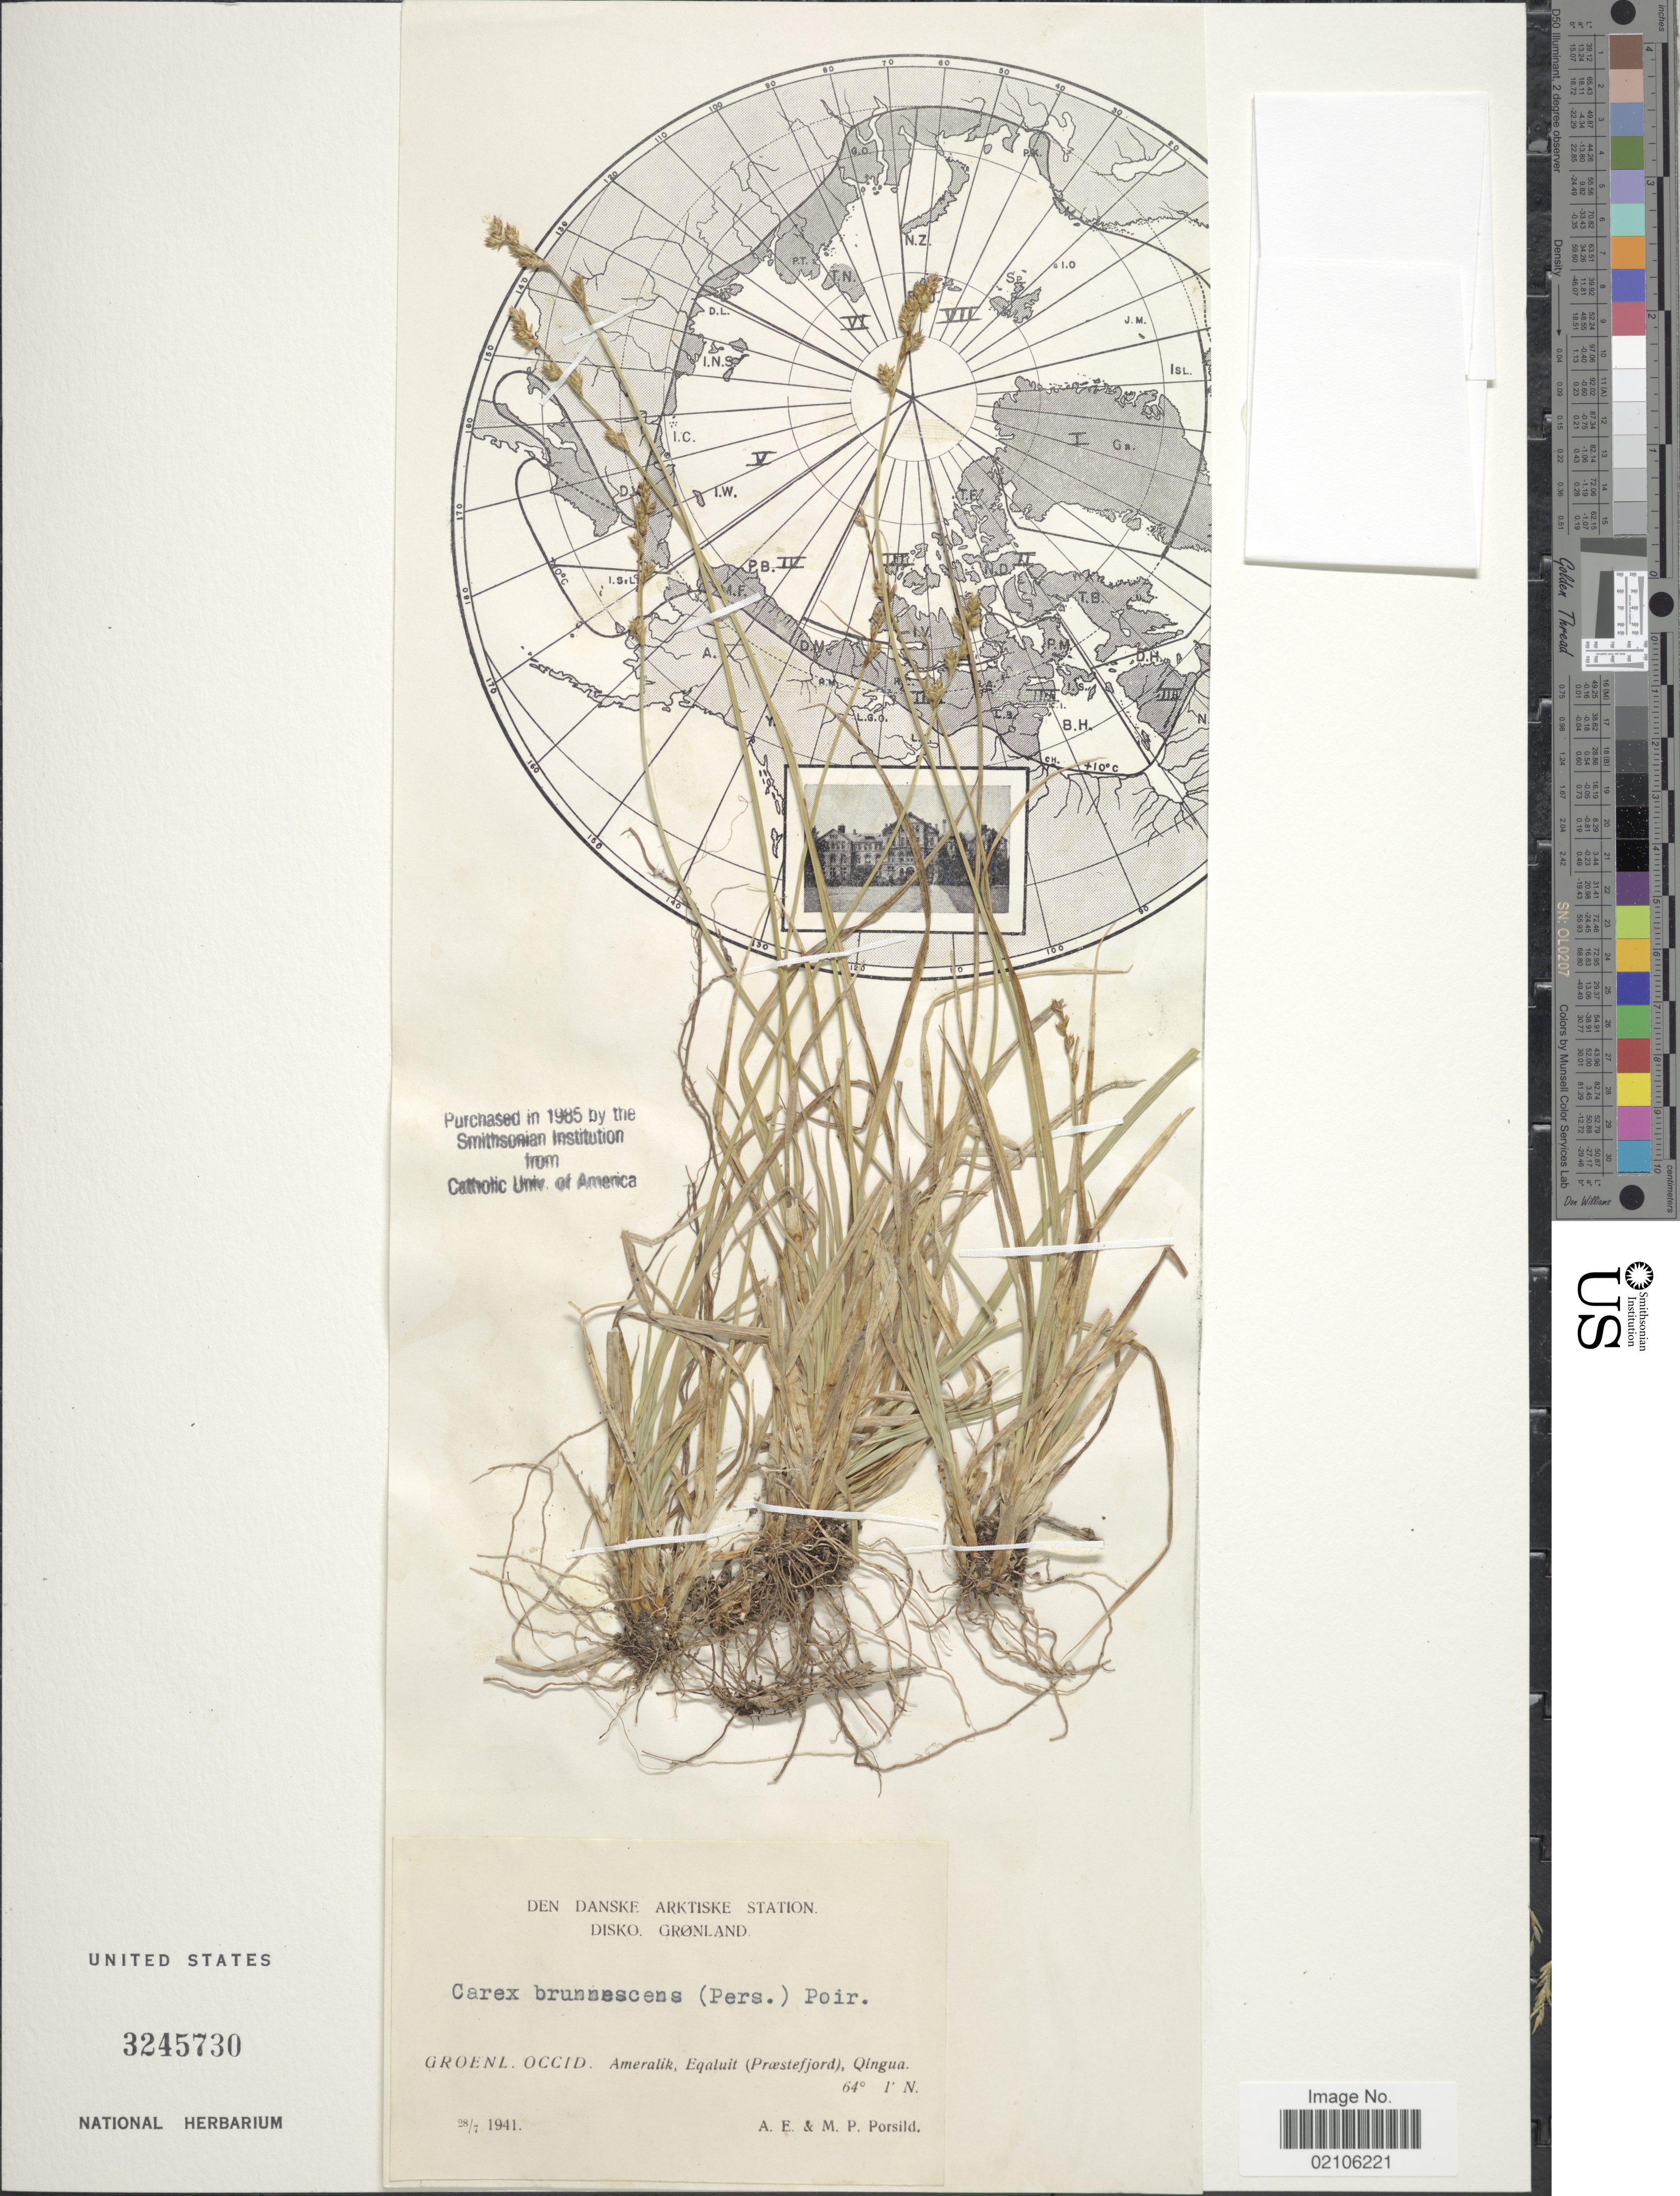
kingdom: Plantae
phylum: Tracheophyta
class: Liliopsida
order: Poales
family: Cyperaceae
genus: Carex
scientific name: Carex brunnescens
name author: (Pers.) Poir.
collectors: A. E. Porsild & M. P. Porsild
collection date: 1941-07-28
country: Greenland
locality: Den Danske, Artiske Station, Disko, Gronland, Groenl. Occid., Ameralik, Eqaluit (Preastefjord), Oingua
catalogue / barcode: US 3245730